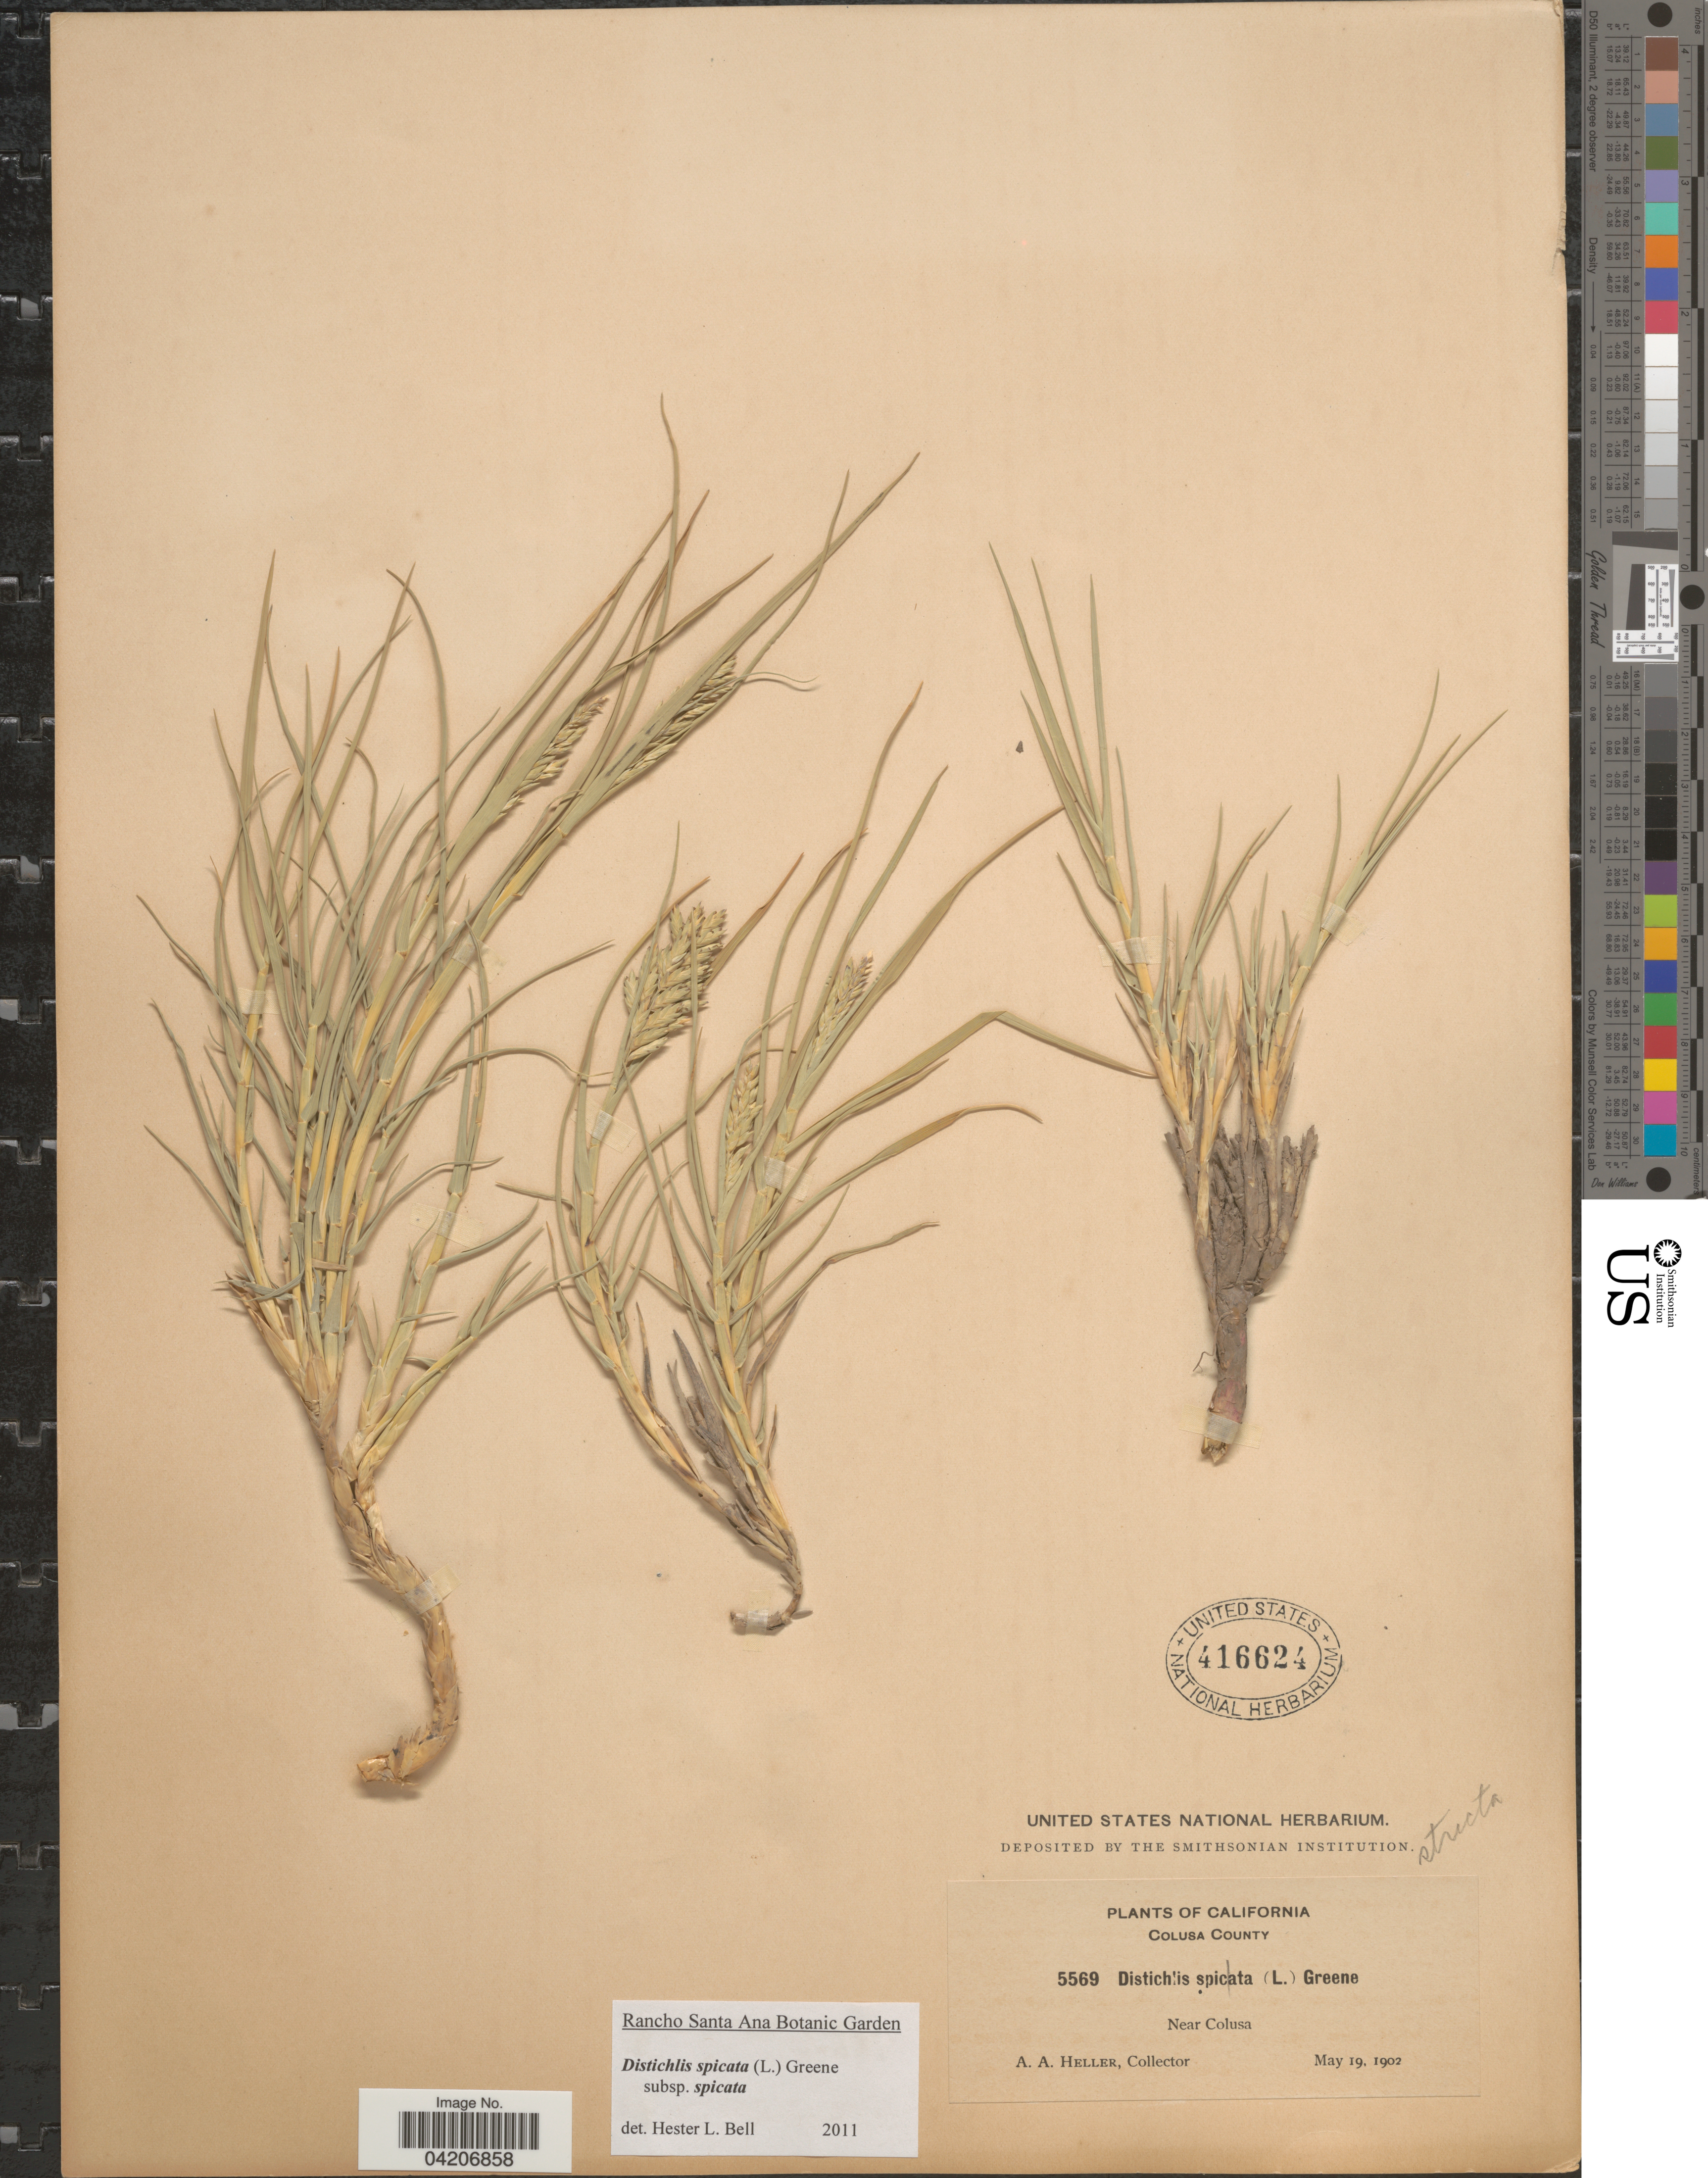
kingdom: Plantae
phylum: Tracheophyta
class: Liliopsida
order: Poales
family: Poaceae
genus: Distichlis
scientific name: Distichlis spicata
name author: (L.) Greene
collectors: A. A. Heller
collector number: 5569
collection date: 1902-05-19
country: United States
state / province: California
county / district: Colusa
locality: Colusa County. Near Colusa.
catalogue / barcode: US 416624